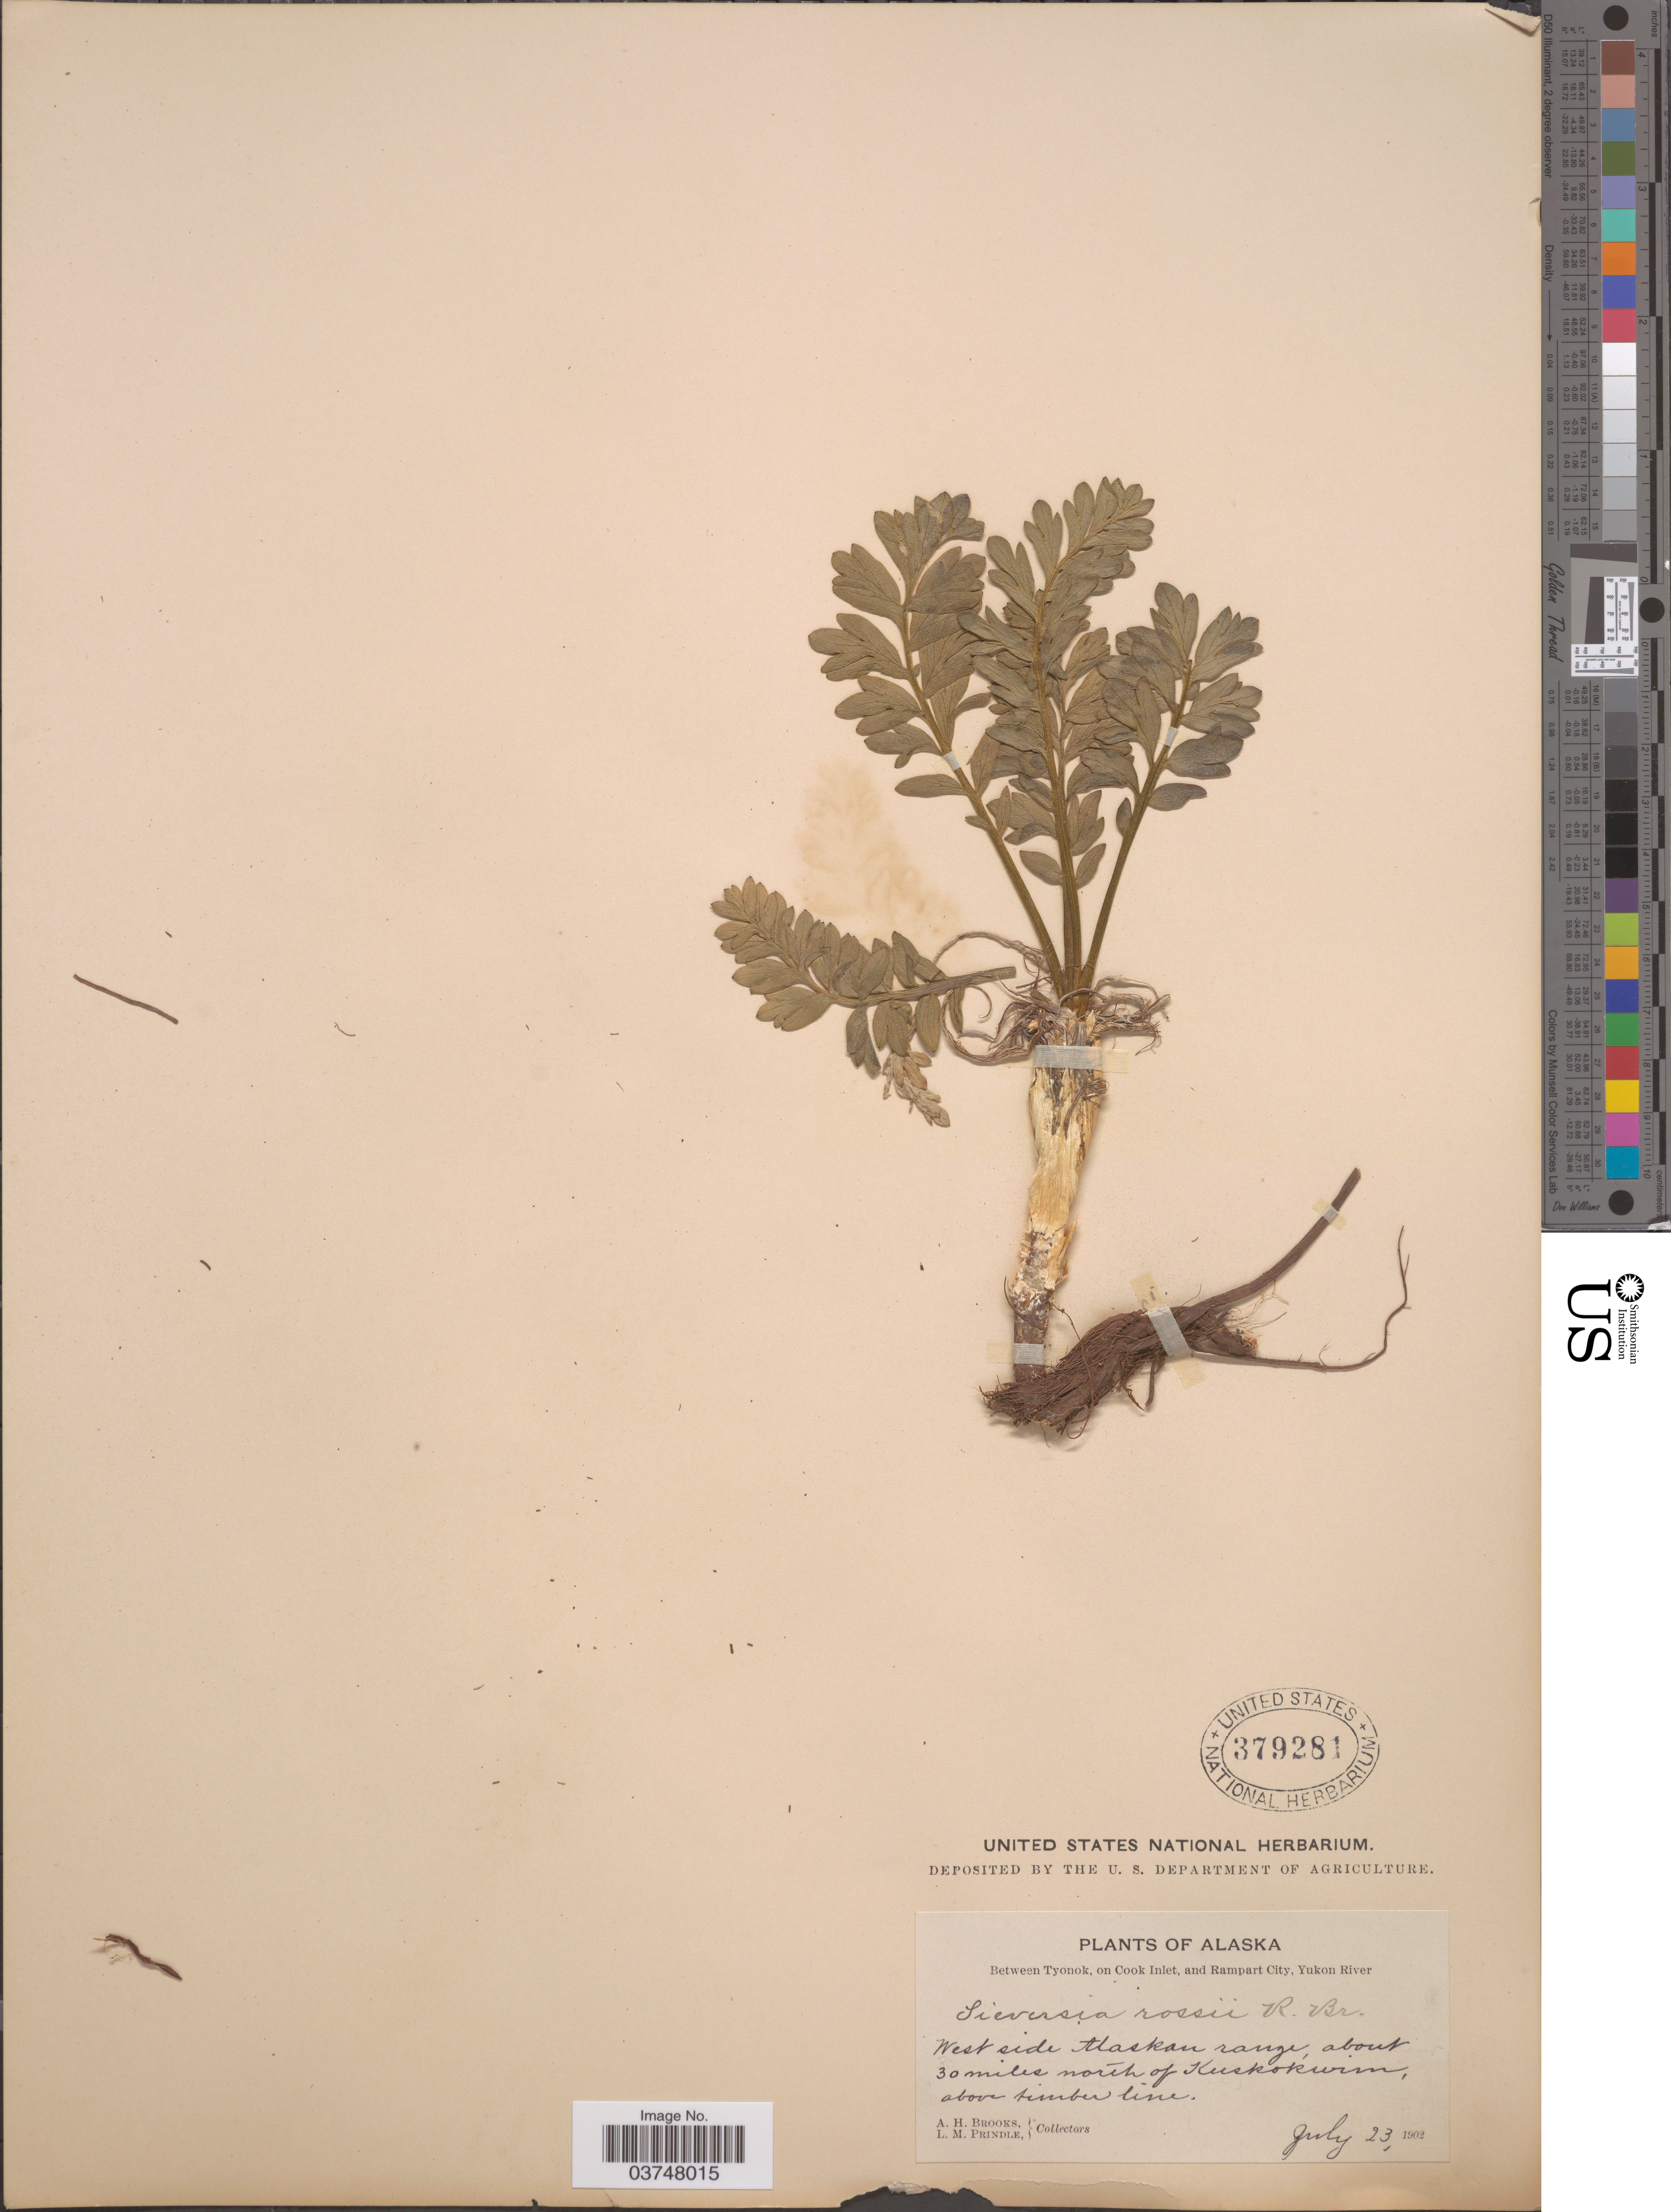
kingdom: Plantae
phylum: Tracheophyta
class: Magnoliopsida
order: Rosales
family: Rosaceae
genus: Geum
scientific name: Geum rossii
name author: (R. Br.) Ser.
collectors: A. Brooks & L. Prindle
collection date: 1902-07-23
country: United States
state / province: Alaska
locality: Between Tyonok, on Cook Inlet, and Rampart City, Yukon River. West side Alaskan range about 30 miles north of Kuskokwim, above timber line.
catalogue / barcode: US 379281